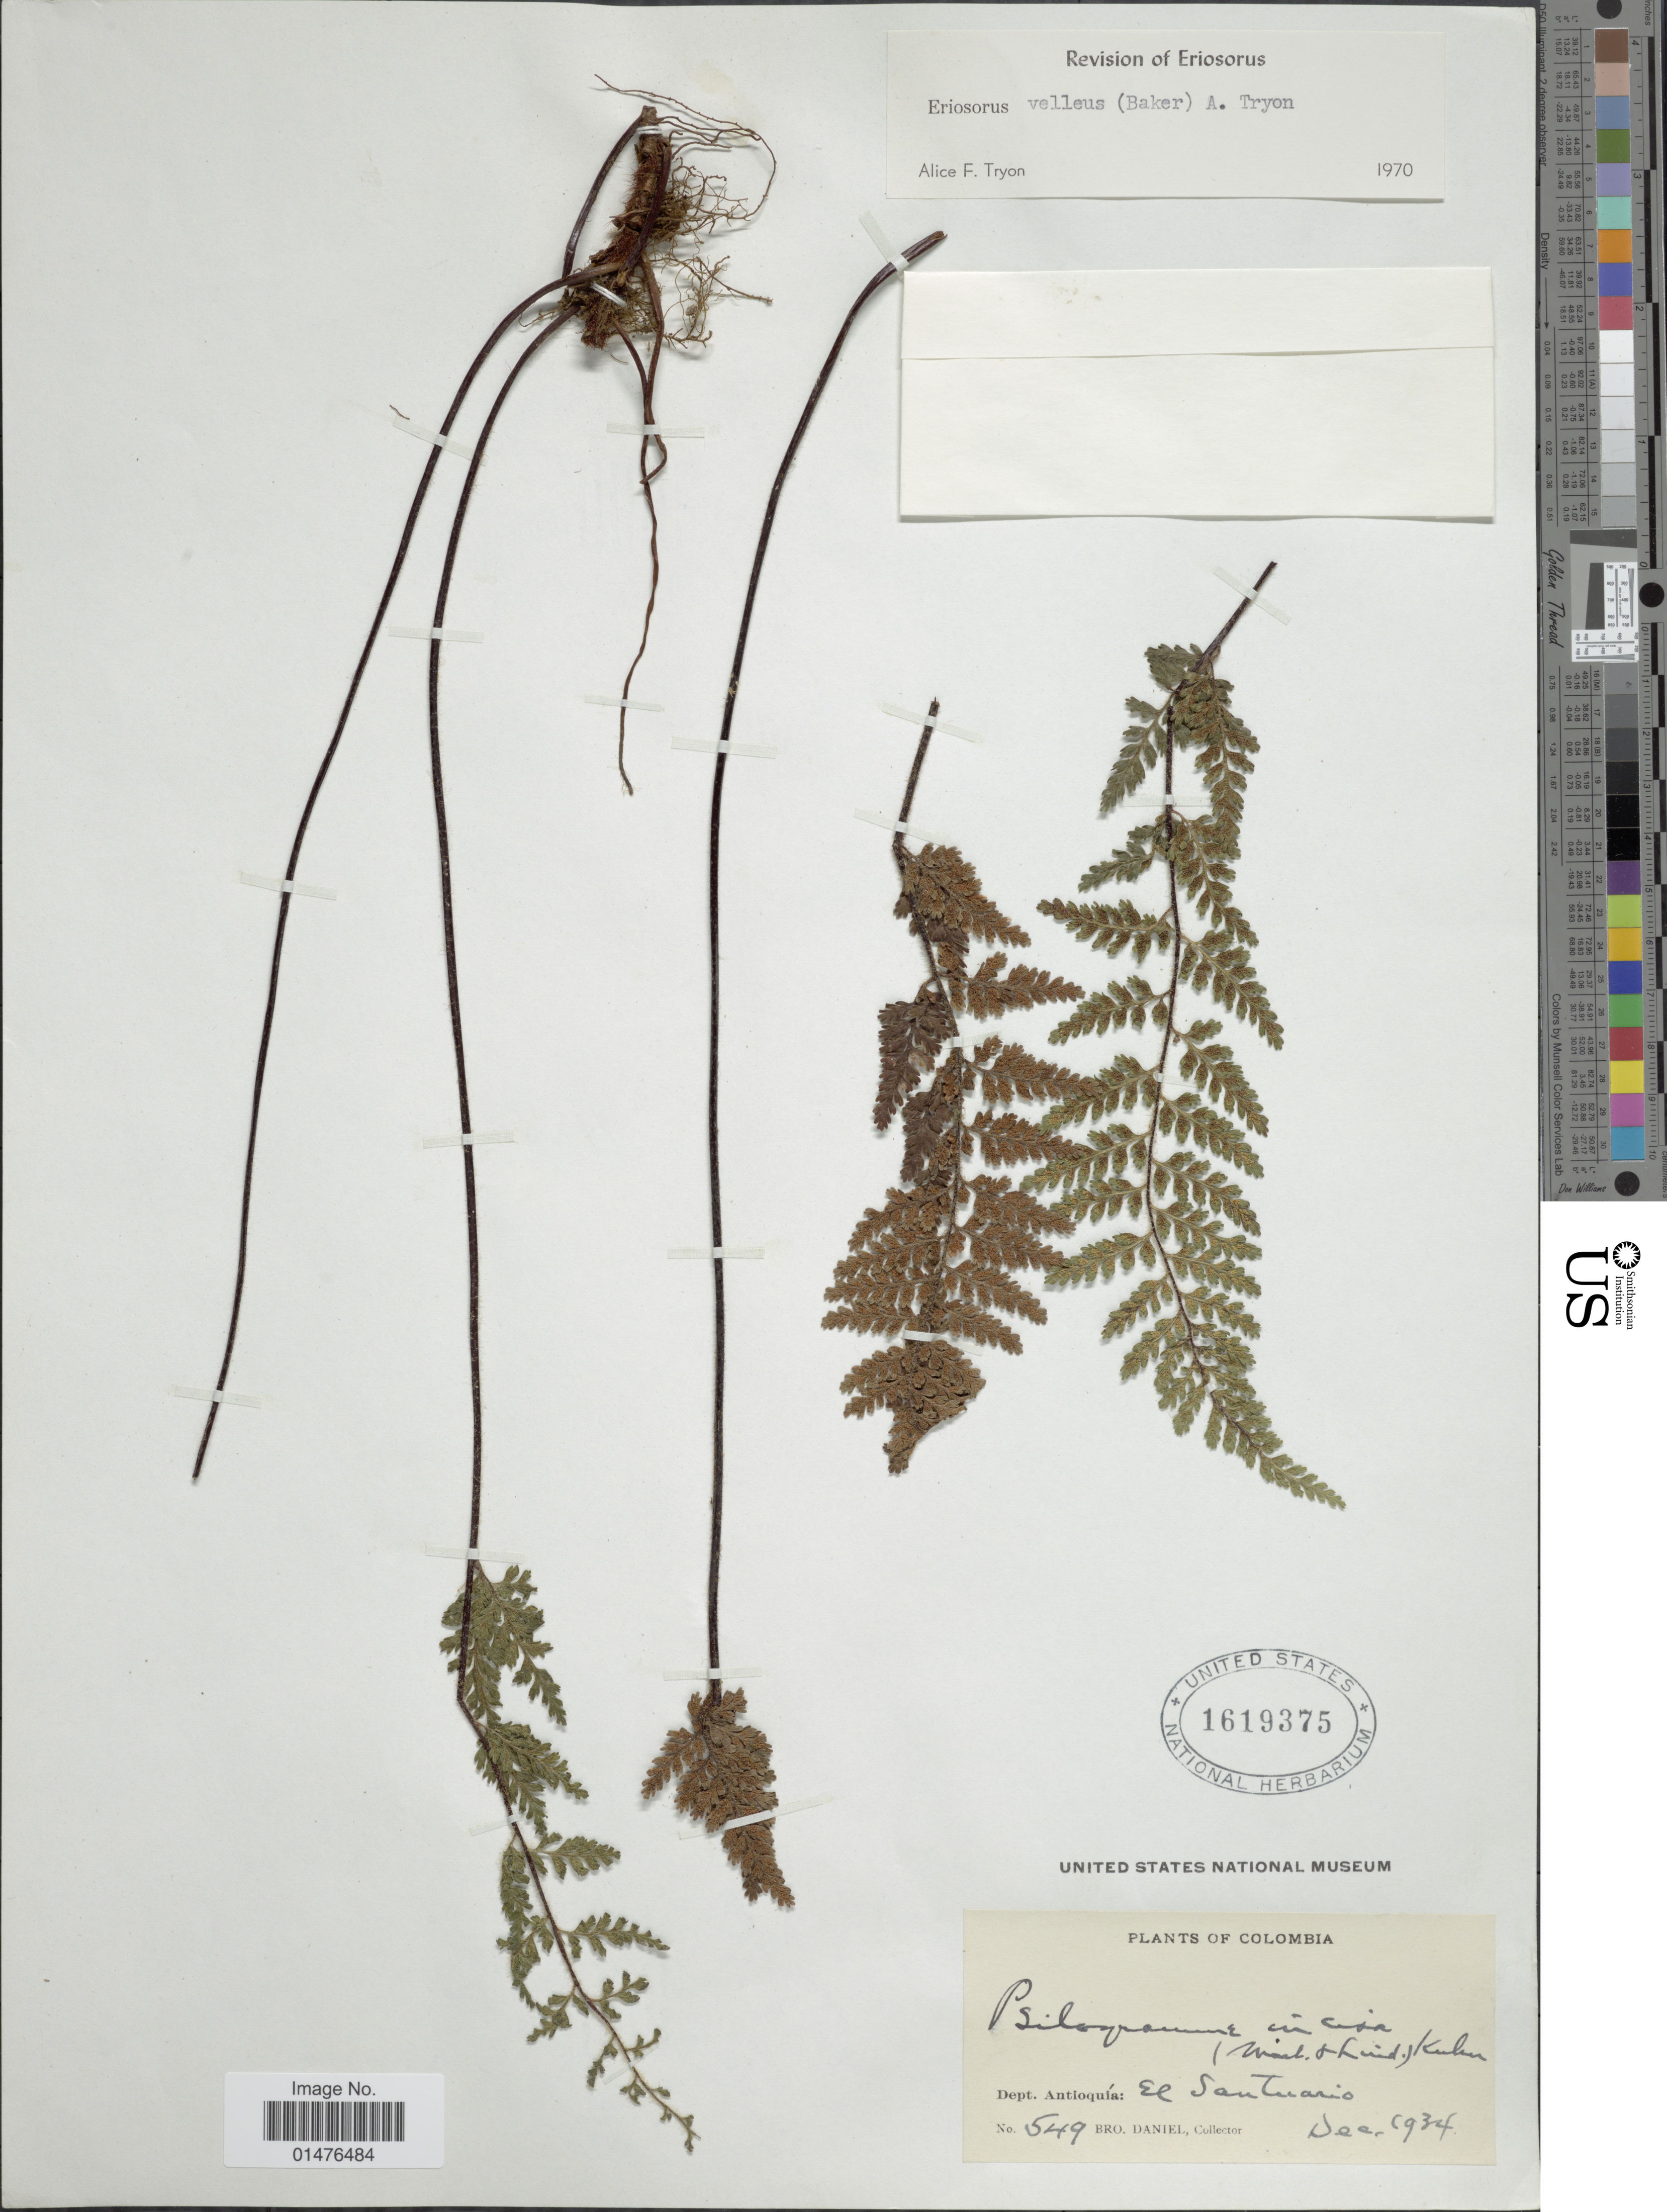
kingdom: Plantae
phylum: Tracheophyta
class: Polypodiopsida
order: Polypodiales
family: Pteridaceae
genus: Jamesonia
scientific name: Jamesonia vellea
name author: (A.F. Tryon) Christenh.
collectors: Bro. Daniel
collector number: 549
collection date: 1934-12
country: Colombia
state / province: Antioquia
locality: El Santuario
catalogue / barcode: US 1619375